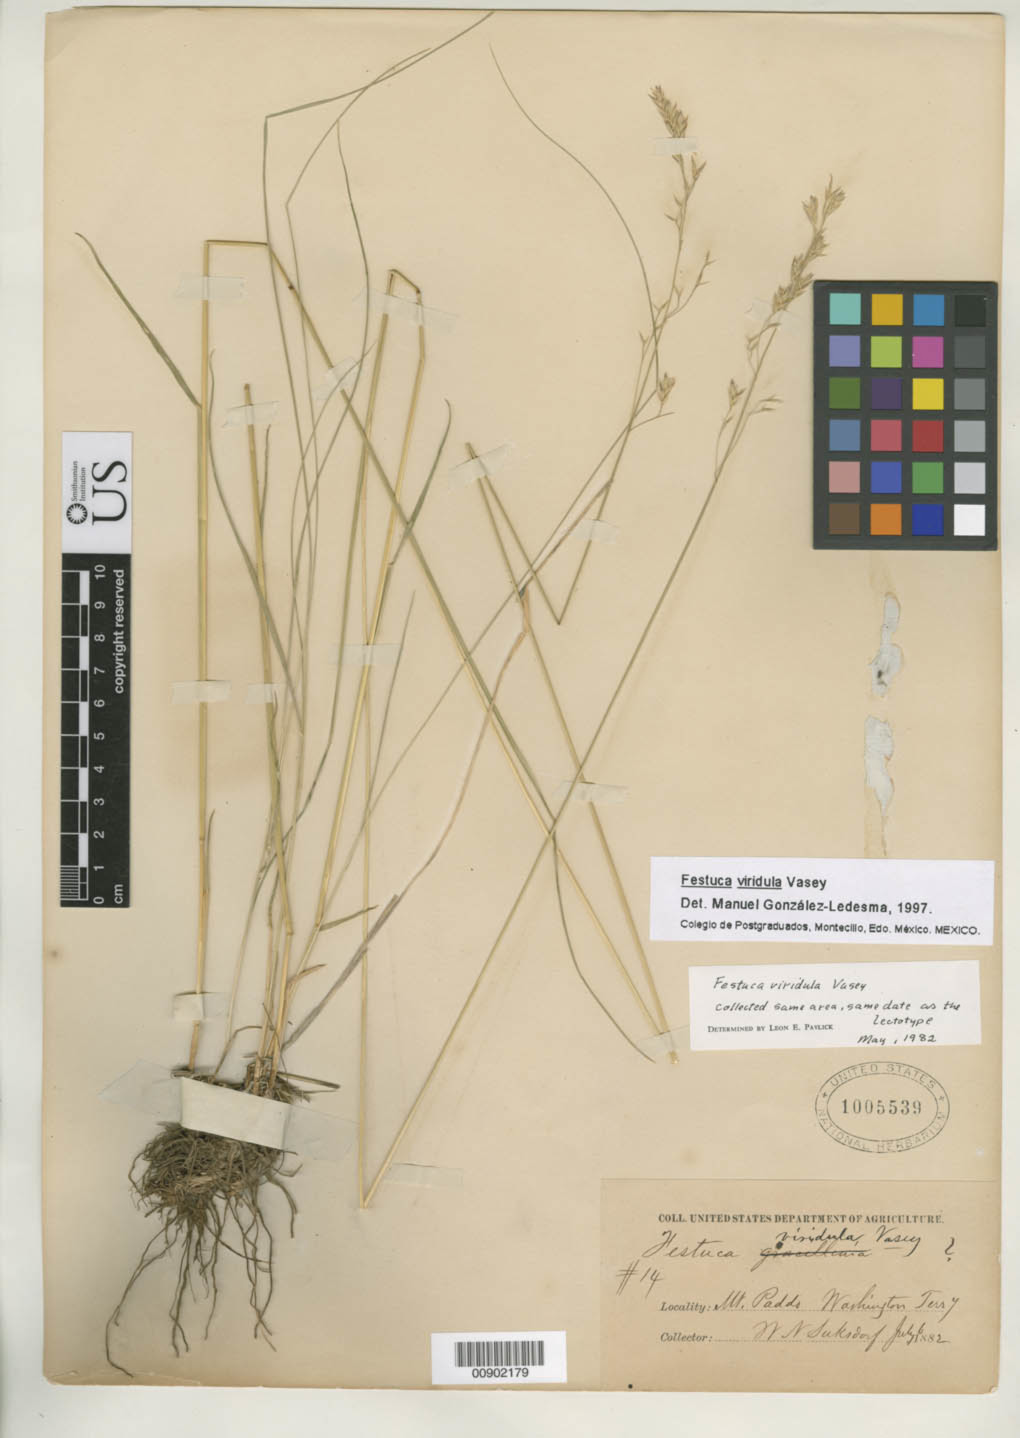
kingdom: Plantae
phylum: Tracheophyta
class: Liliopsida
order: Poales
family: Poaceae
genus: Festuca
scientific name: Festuca viridula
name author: Vasey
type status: Isolectotype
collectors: W. N. Suksdorf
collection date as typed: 06 Jul 1882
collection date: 1882-07-06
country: United States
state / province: Washington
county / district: Yakima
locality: Mt. Paddo (Adams).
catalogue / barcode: US 1005539